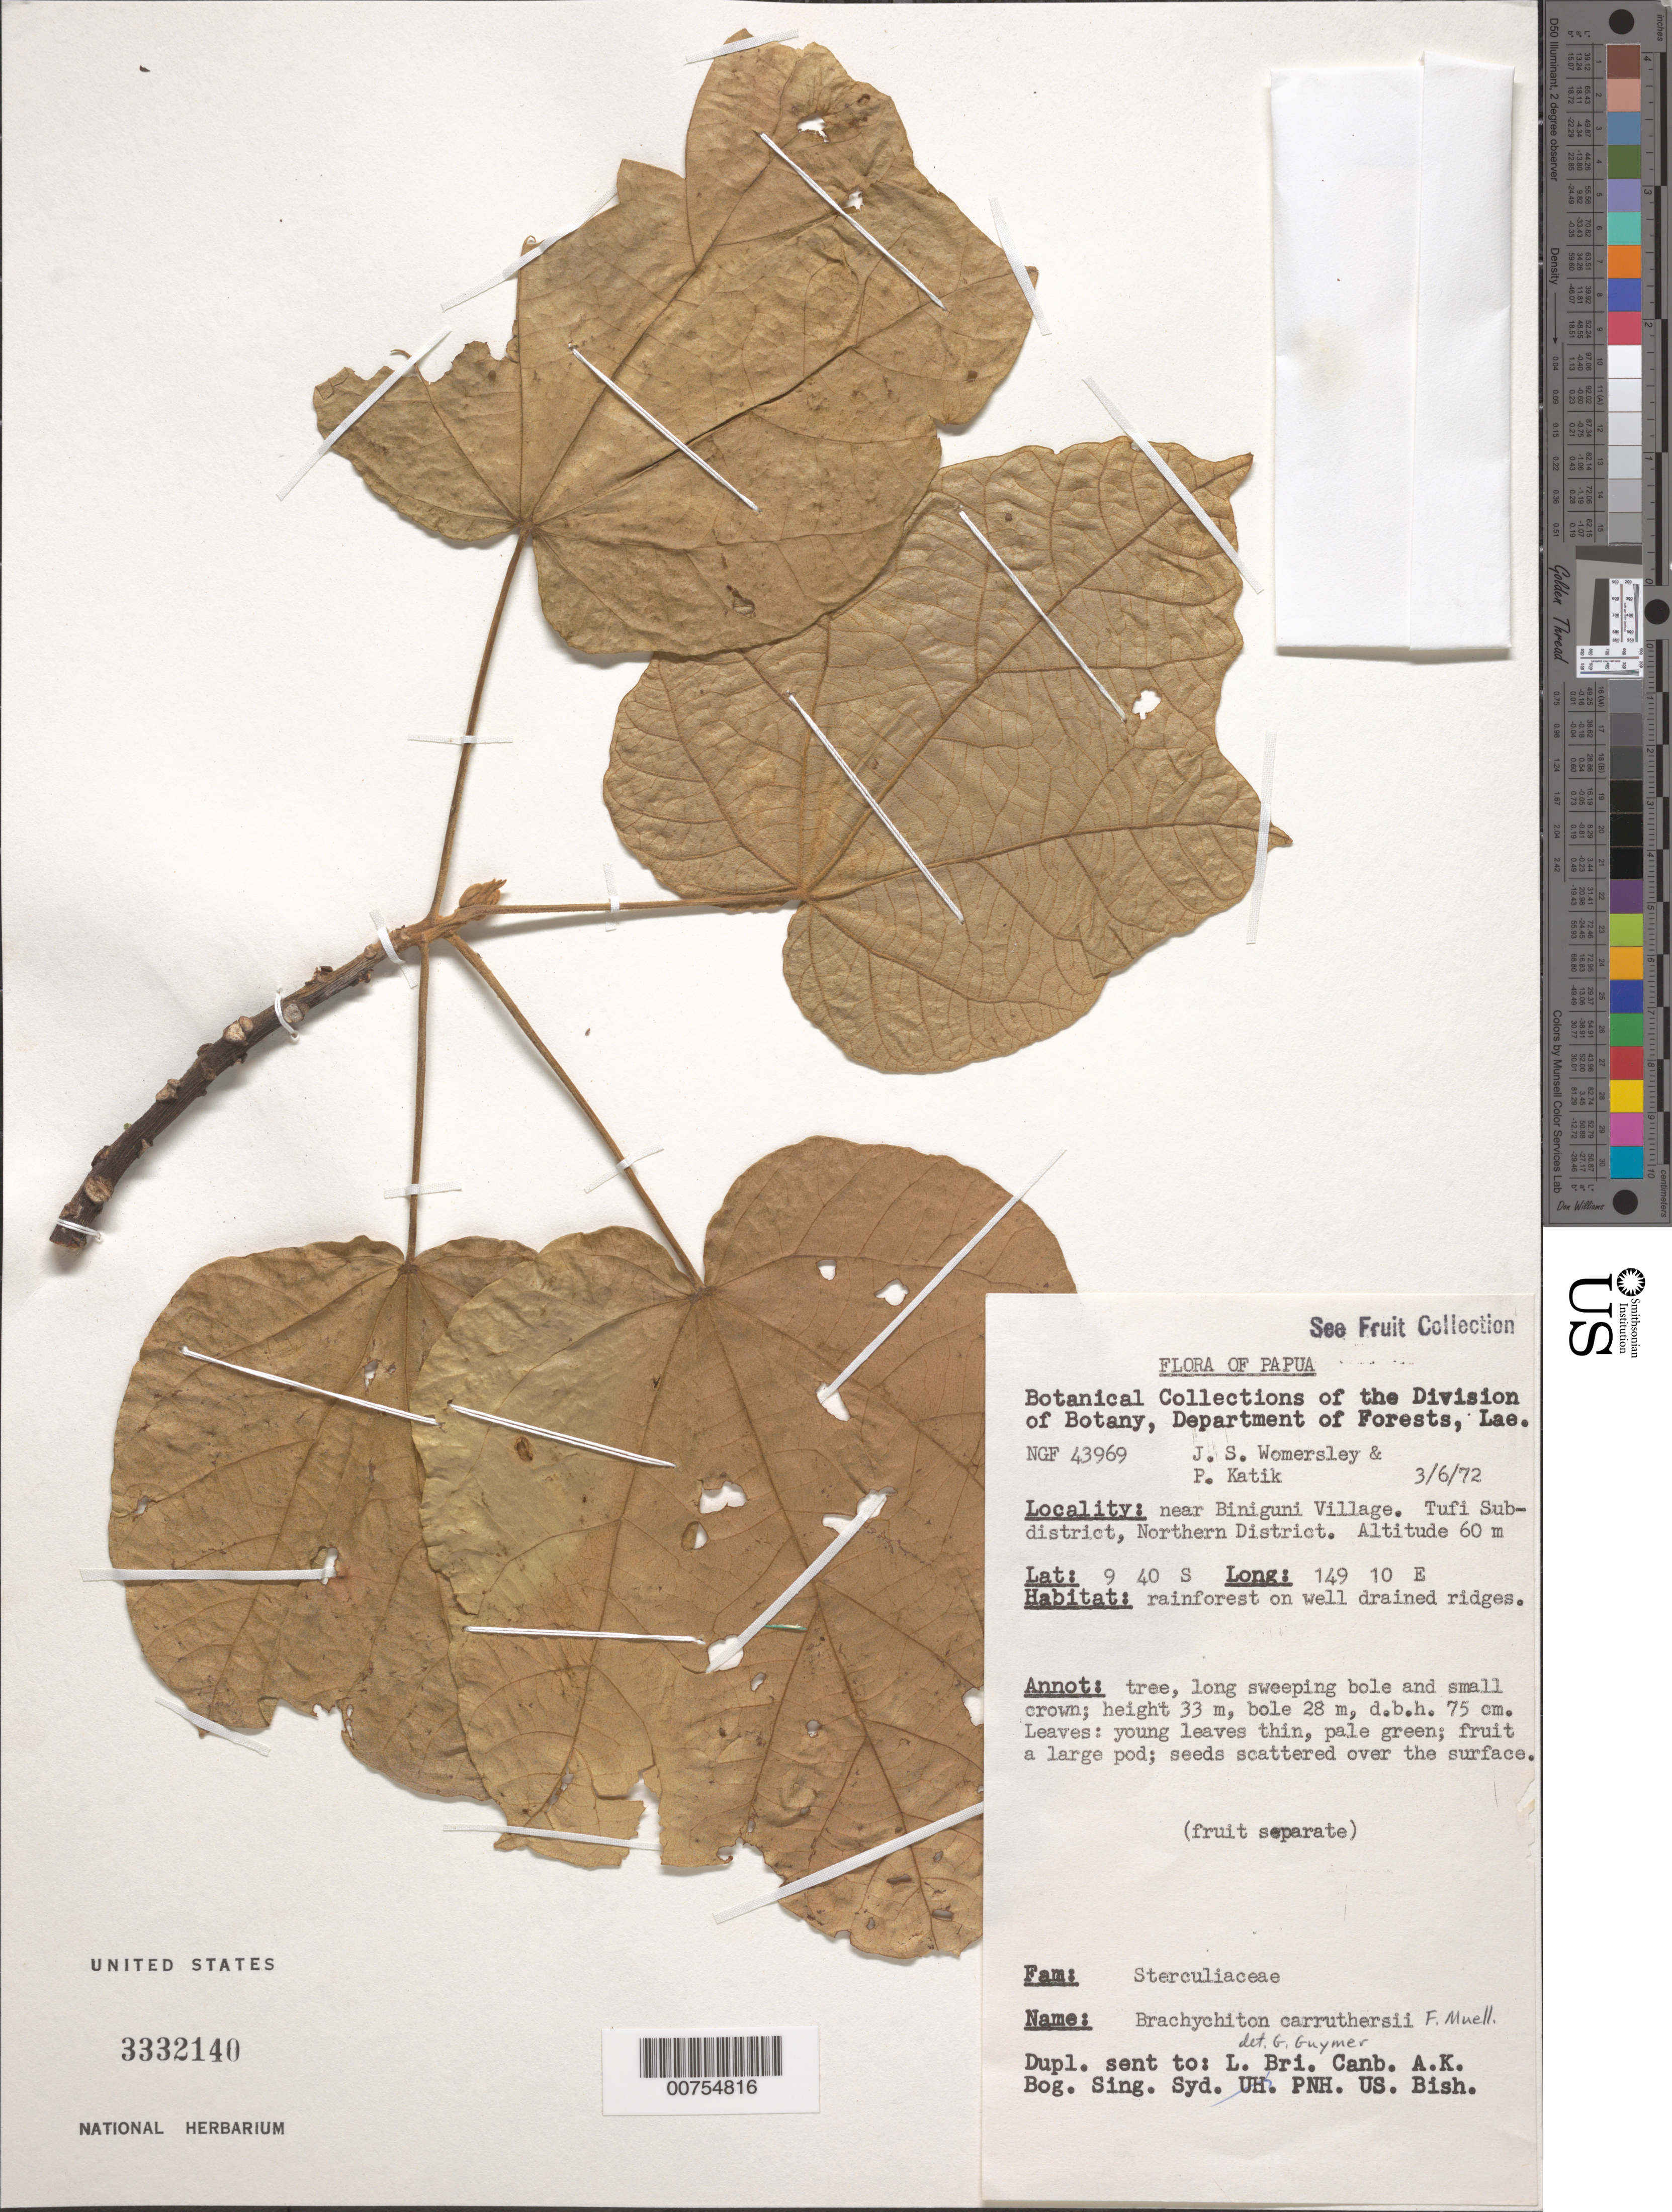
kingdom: Plantae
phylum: Tracheophyta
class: Magnoliopsida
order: Malvales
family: Malvaceae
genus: Brachychiton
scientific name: Brachychiton carruthersii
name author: F. Muell.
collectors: J. S. Womersley & P. Katik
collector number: NGF 43969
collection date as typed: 03 Jun 1972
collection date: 1972-06-03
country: Papua New Guinea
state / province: Northern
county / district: Tufi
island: New Guinea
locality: near Biniguni Village. Tufi Sub-district.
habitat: Rainforest on well-drained ridges.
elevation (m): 60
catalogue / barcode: US 3332140